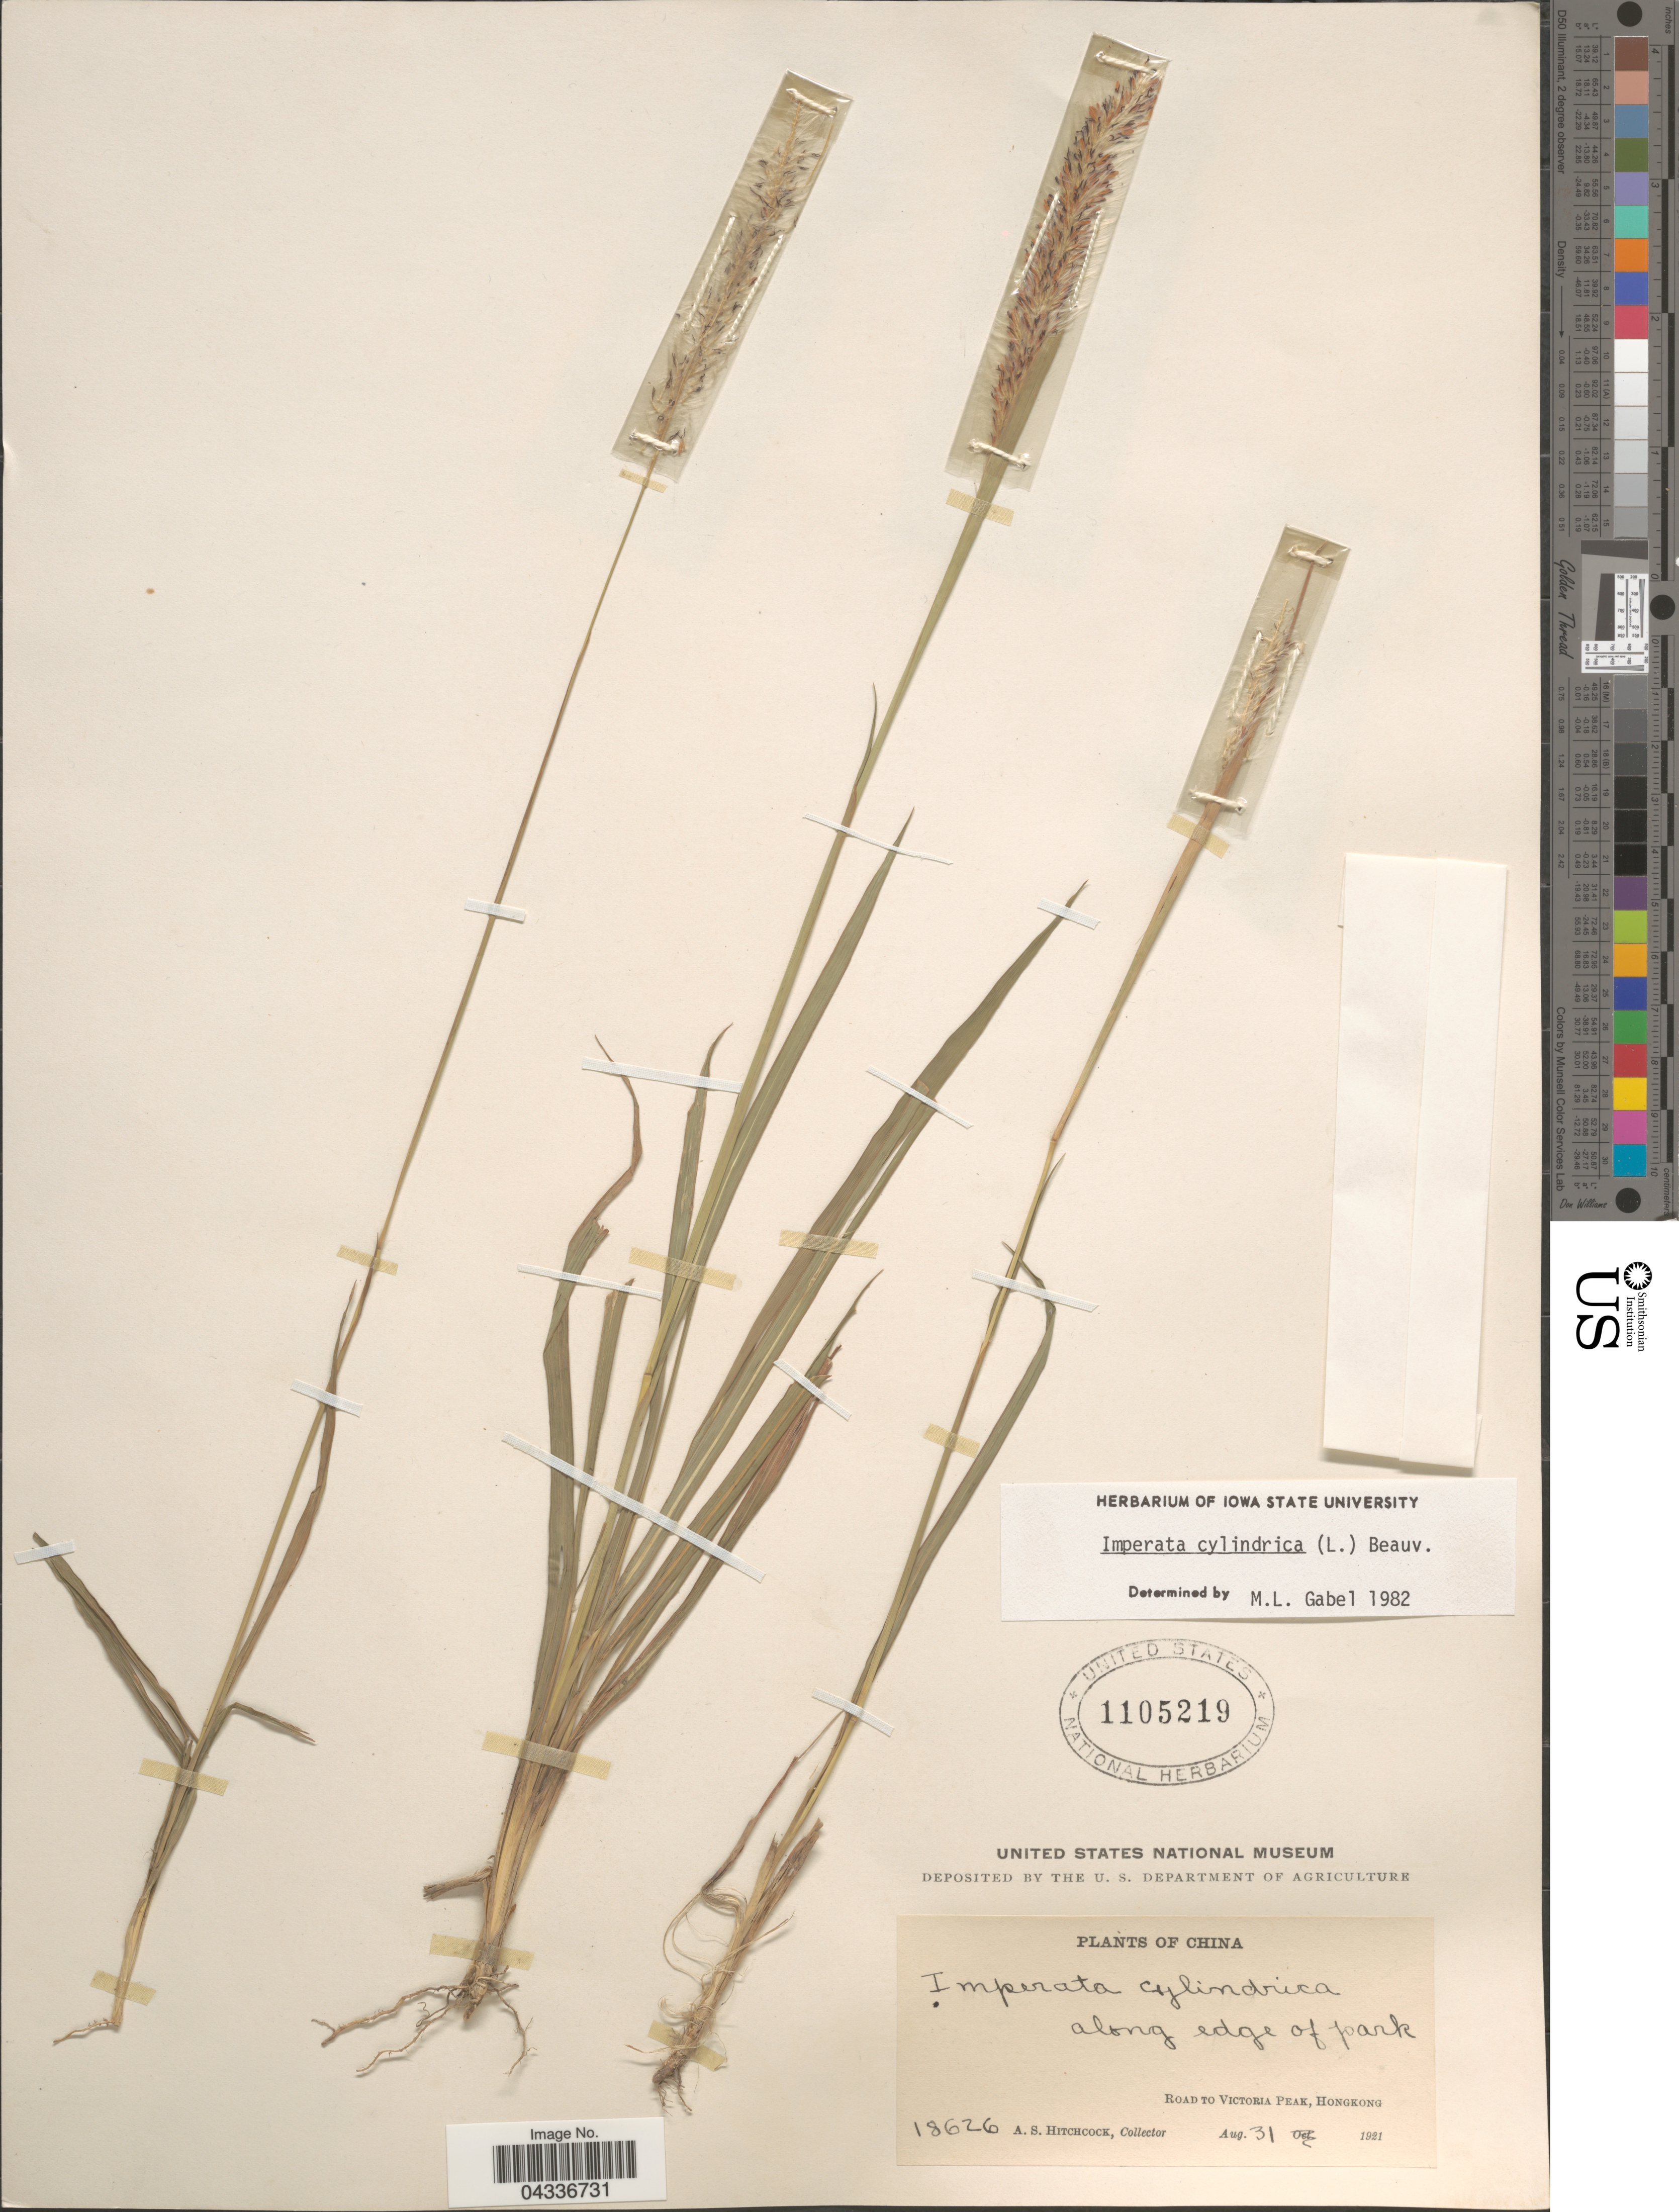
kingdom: Plantae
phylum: Tracheophyta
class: Liliopsida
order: Poales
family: Poaceae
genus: Imperata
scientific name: Imperata cylindrica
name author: (L.) P. Beauv.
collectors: A. S. Hitchcock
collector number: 18626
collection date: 1921-08-31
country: China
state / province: Hong Kong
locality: Along edge of park. Road to Victoria Peak, Hongkong.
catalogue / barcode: US 1105219